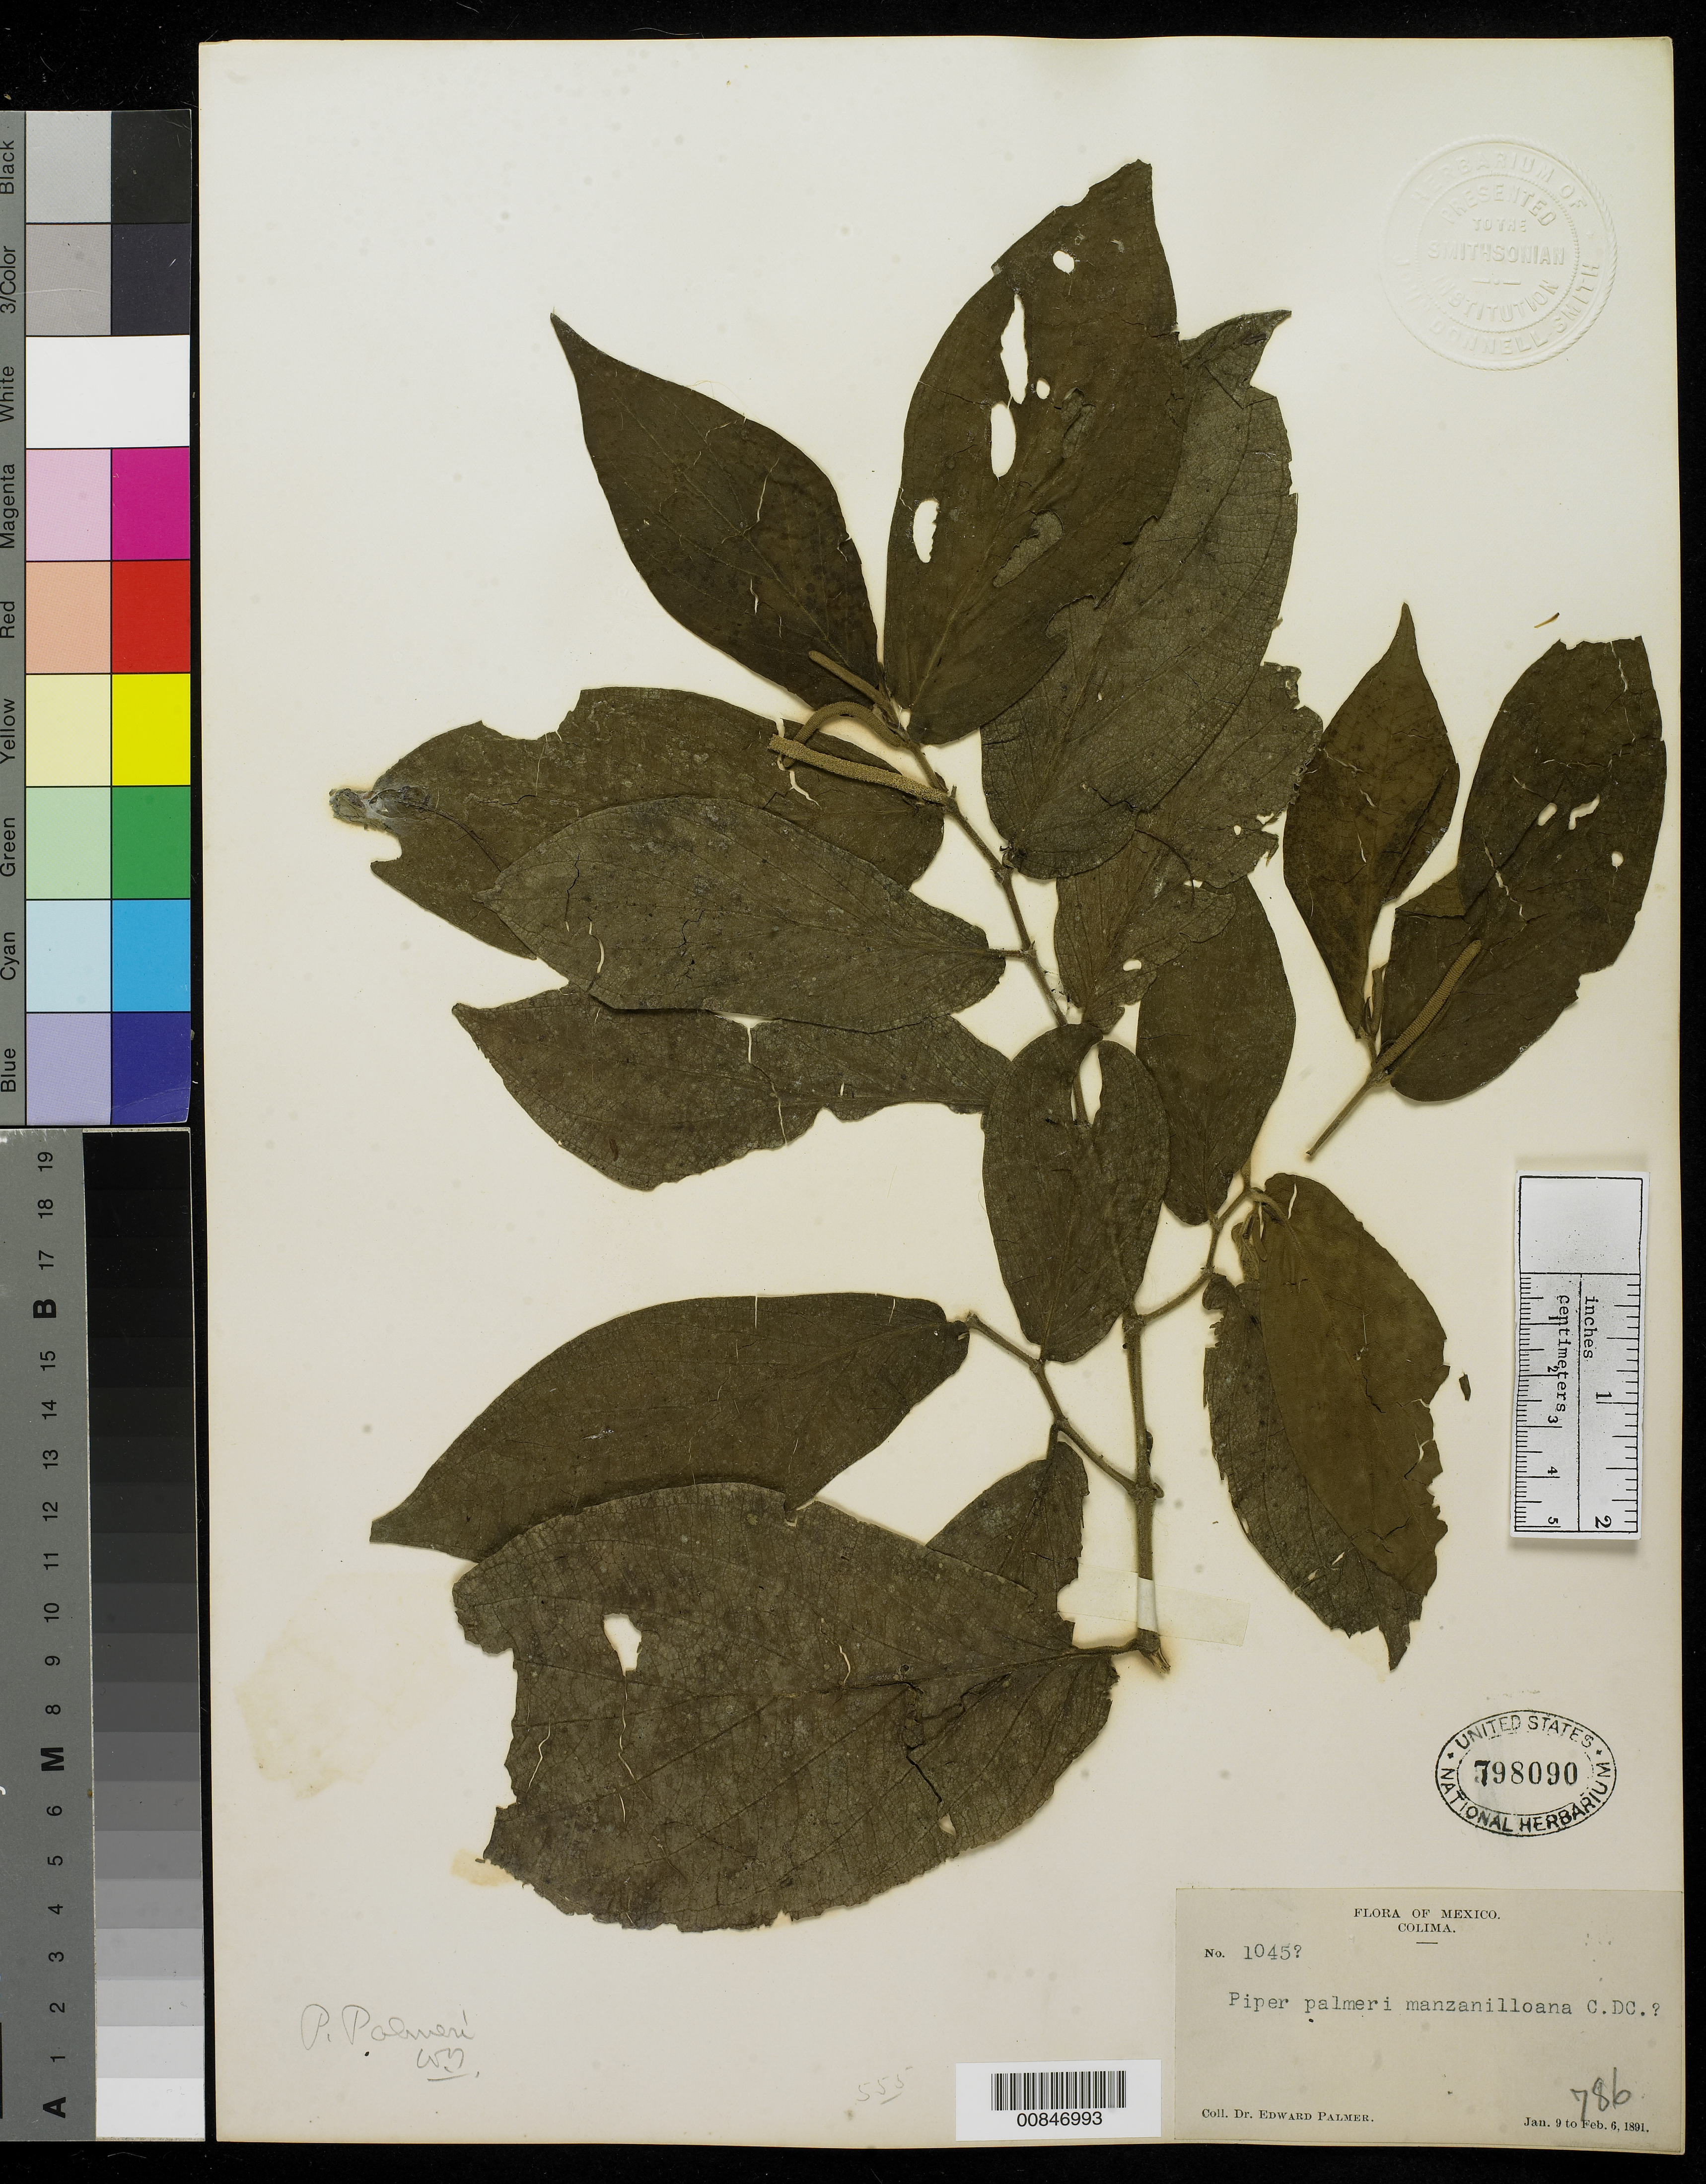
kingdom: Plantae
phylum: Tracheophyta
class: Magnoliopsida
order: Piperales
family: Piperaceae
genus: Piper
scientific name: Piper palmeri var. manzanilloanum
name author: C. DC.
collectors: E. Palmer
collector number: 1045?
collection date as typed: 09 Jan 1891 to 06 Feb 1891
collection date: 1891-01-09/1891-02-06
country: Mexico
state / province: Colima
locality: Colima.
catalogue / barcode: US 798090